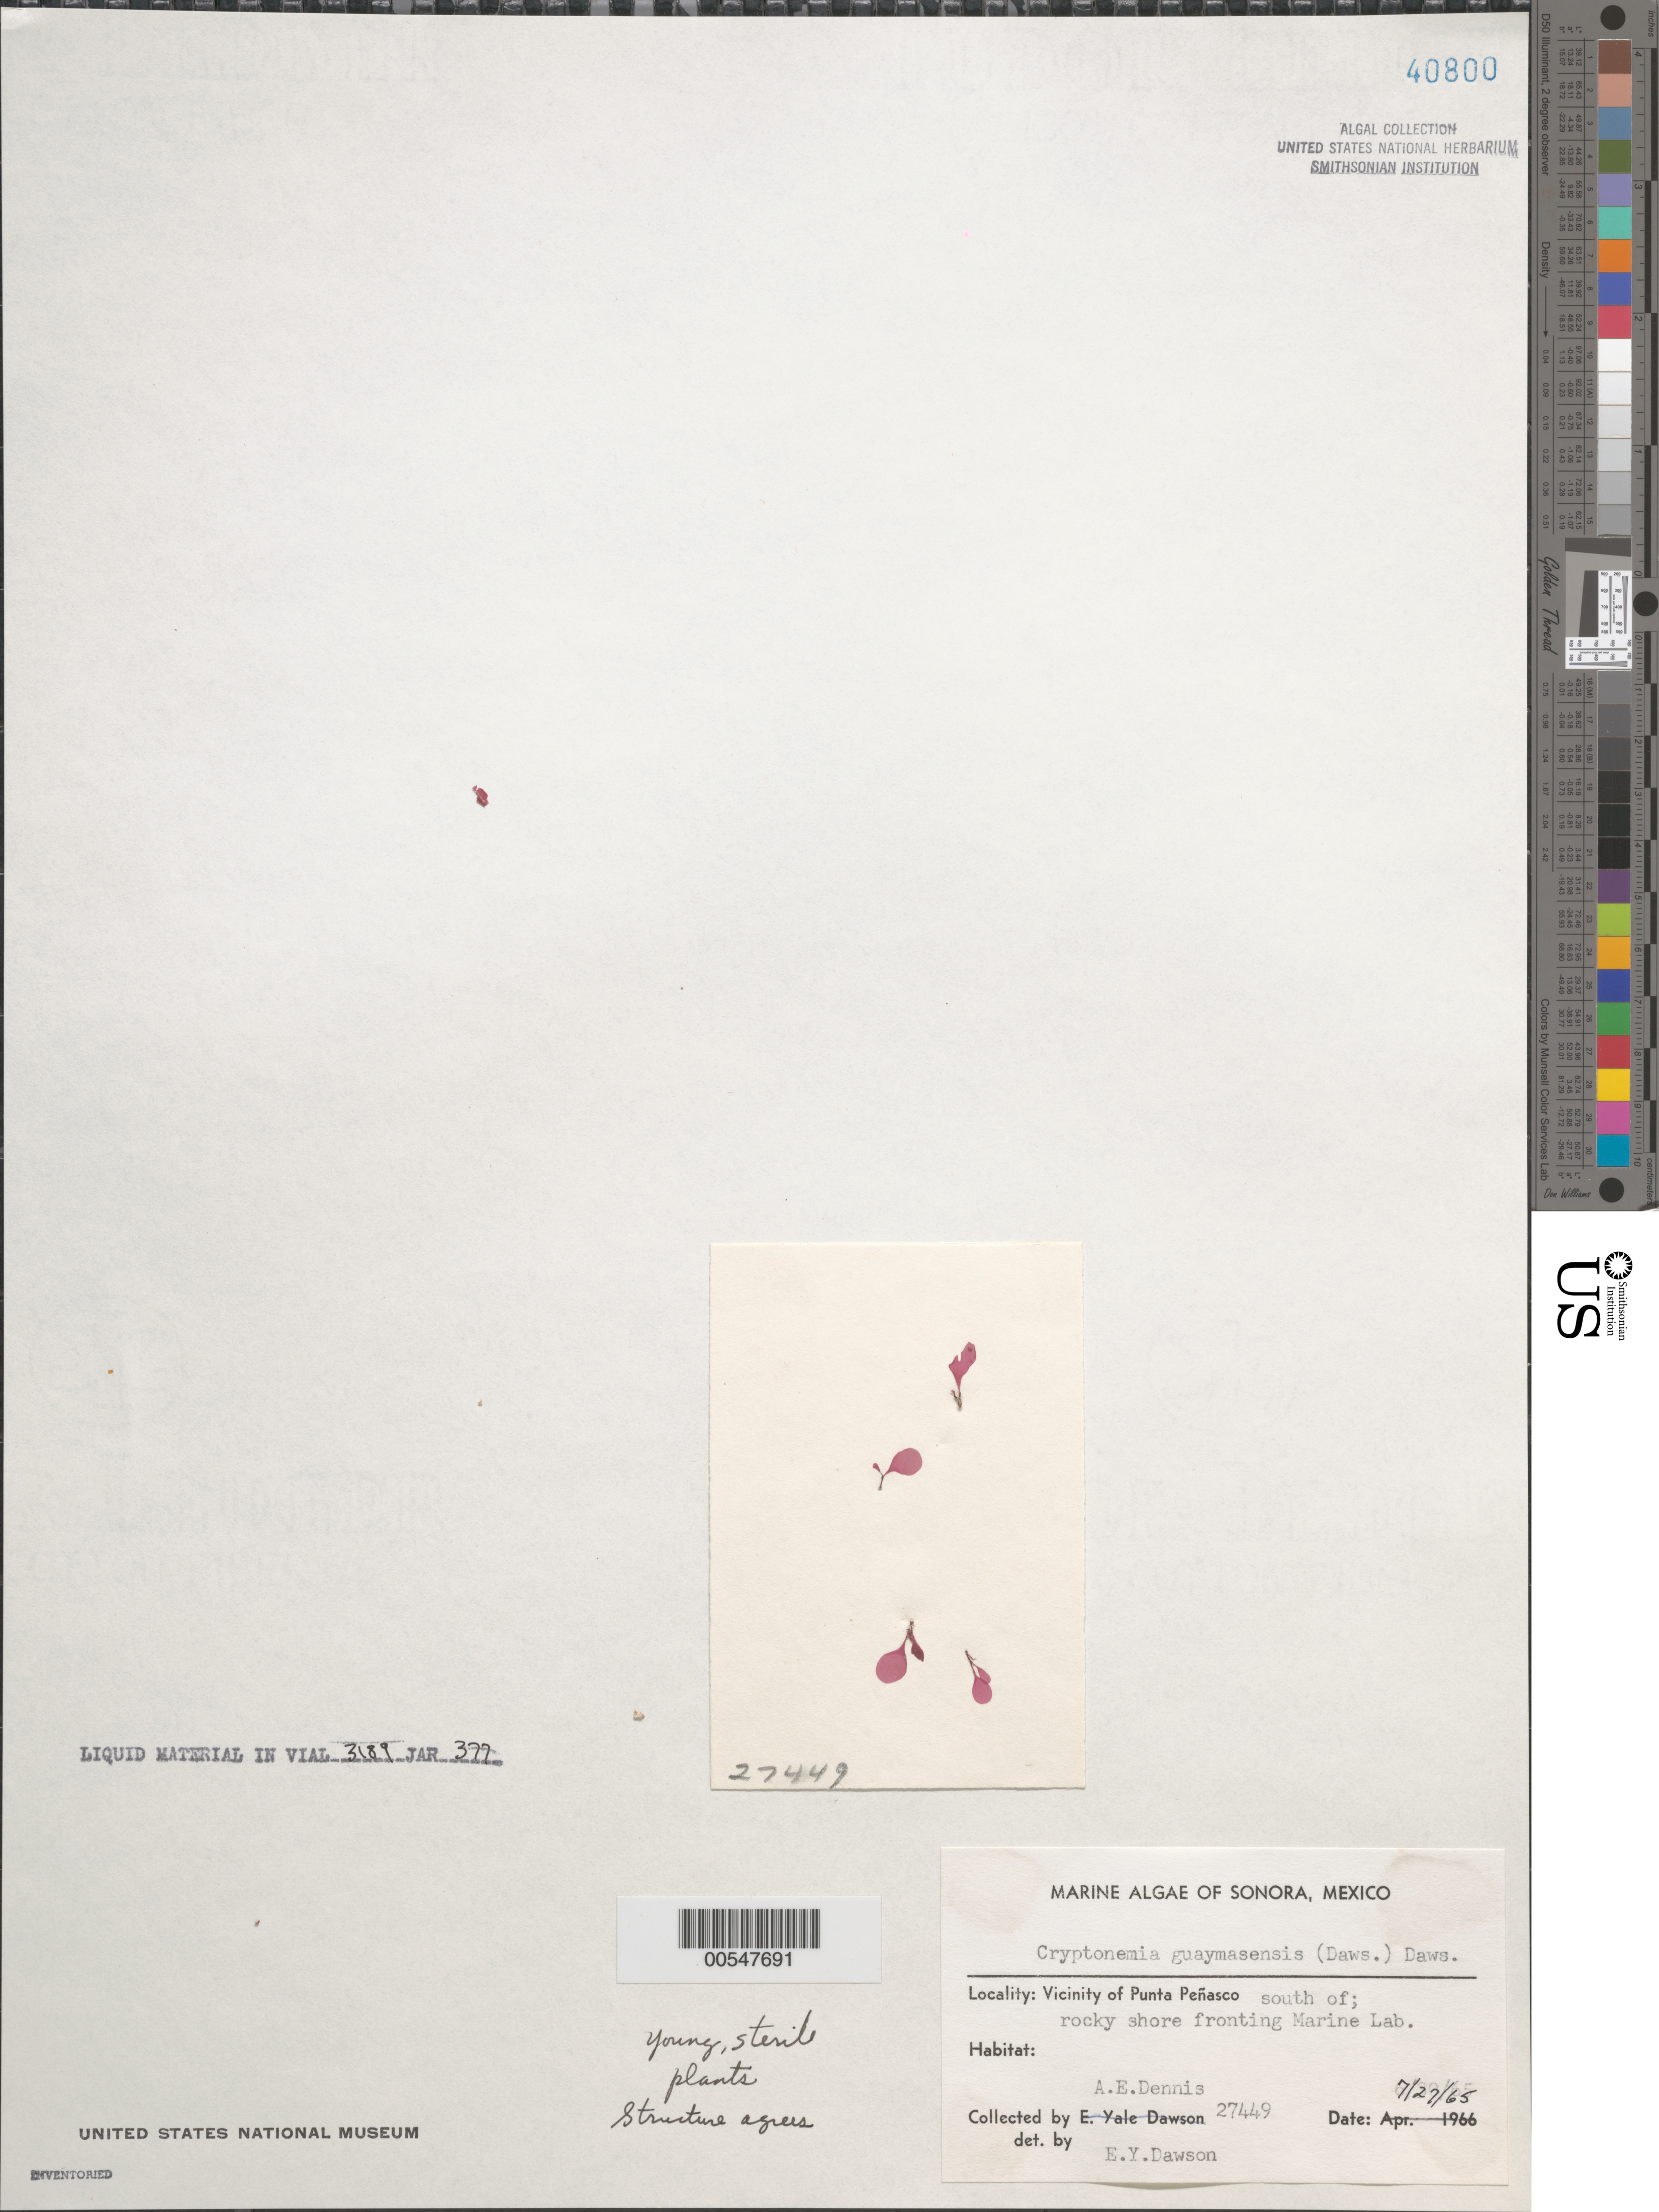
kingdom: Plantae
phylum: Rhodophyta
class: Florideophyceae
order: Halymeniales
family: Halymeniaceae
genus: Cryptonemia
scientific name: Cryptonemia guaymasensis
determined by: Dawson, E. Y.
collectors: A. Dennis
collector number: EYD 27449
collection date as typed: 27 Jul 1965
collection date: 1965-07-27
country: Mexico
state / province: Sonora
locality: Marine laboratory shore, south of Punta Penasco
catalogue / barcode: US 40800